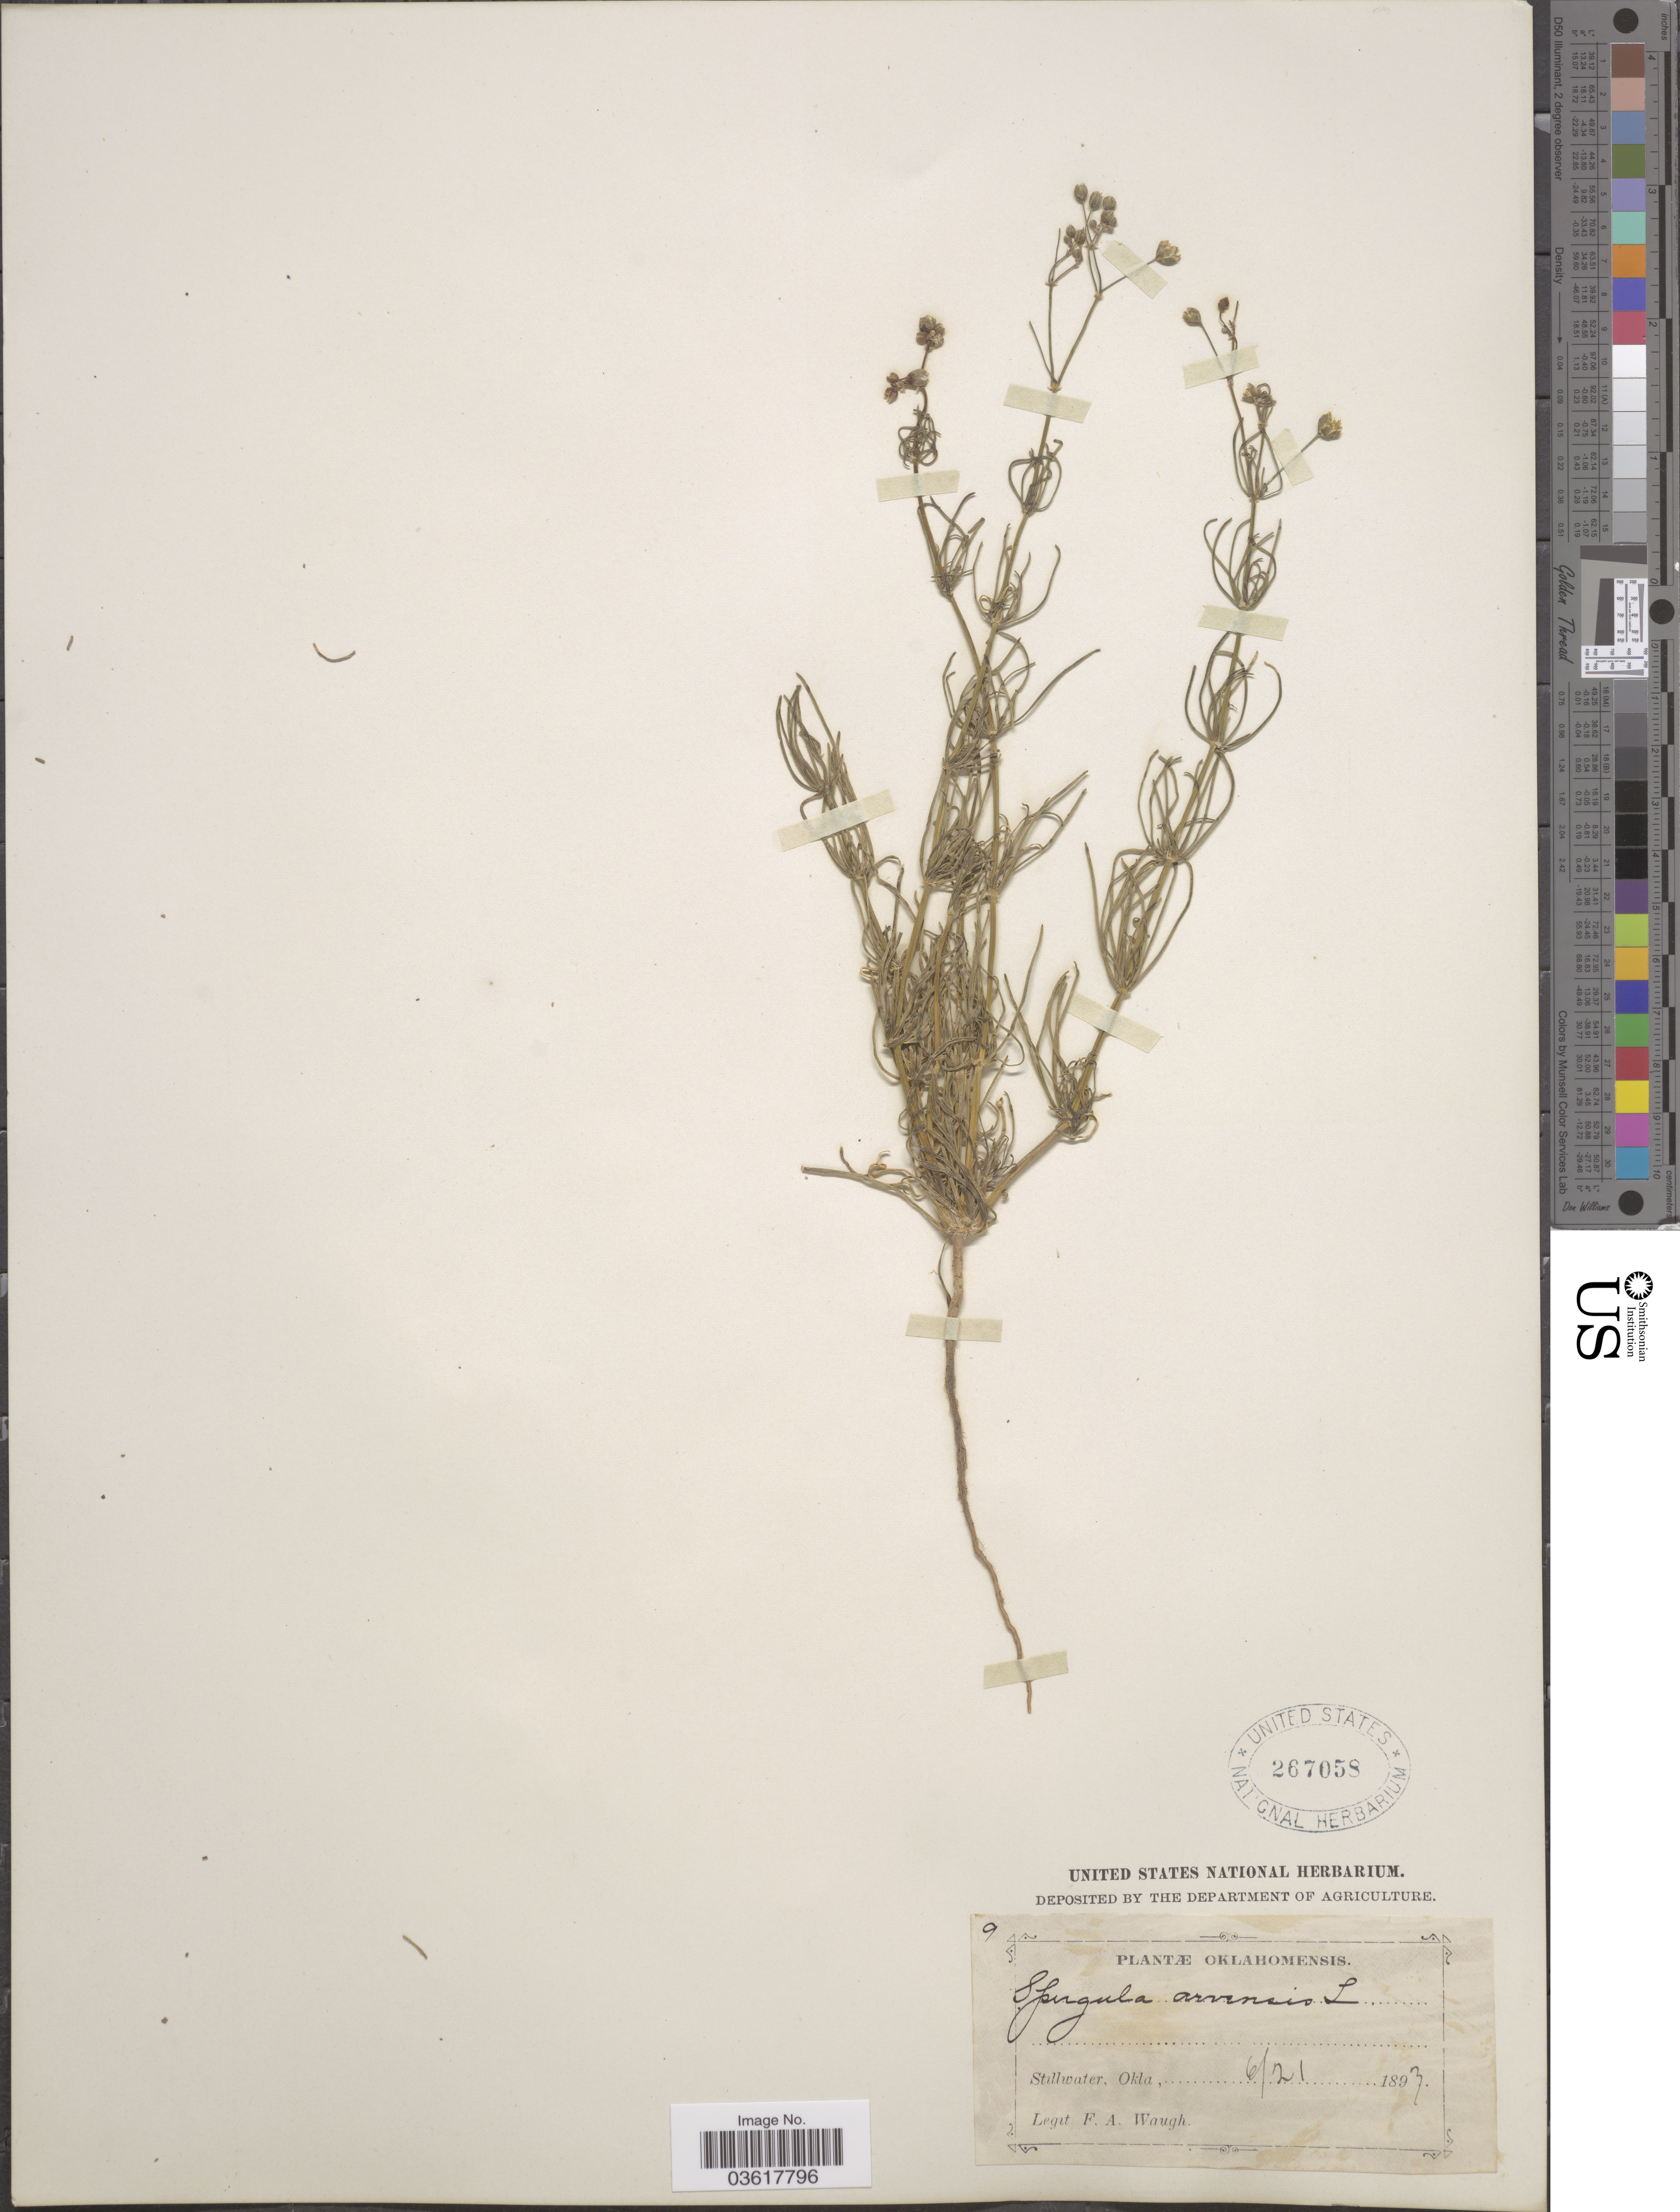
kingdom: Plantae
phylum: Tracheophyta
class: Magnoliopsida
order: Caryophyllales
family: Caryophyllaceae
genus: Spergula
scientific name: Spergula arvensis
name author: L.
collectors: F. Waugh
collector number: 9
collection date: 1893-06-21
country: United States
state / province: Oklahoma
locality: Stillwater.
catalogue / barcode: US 267058